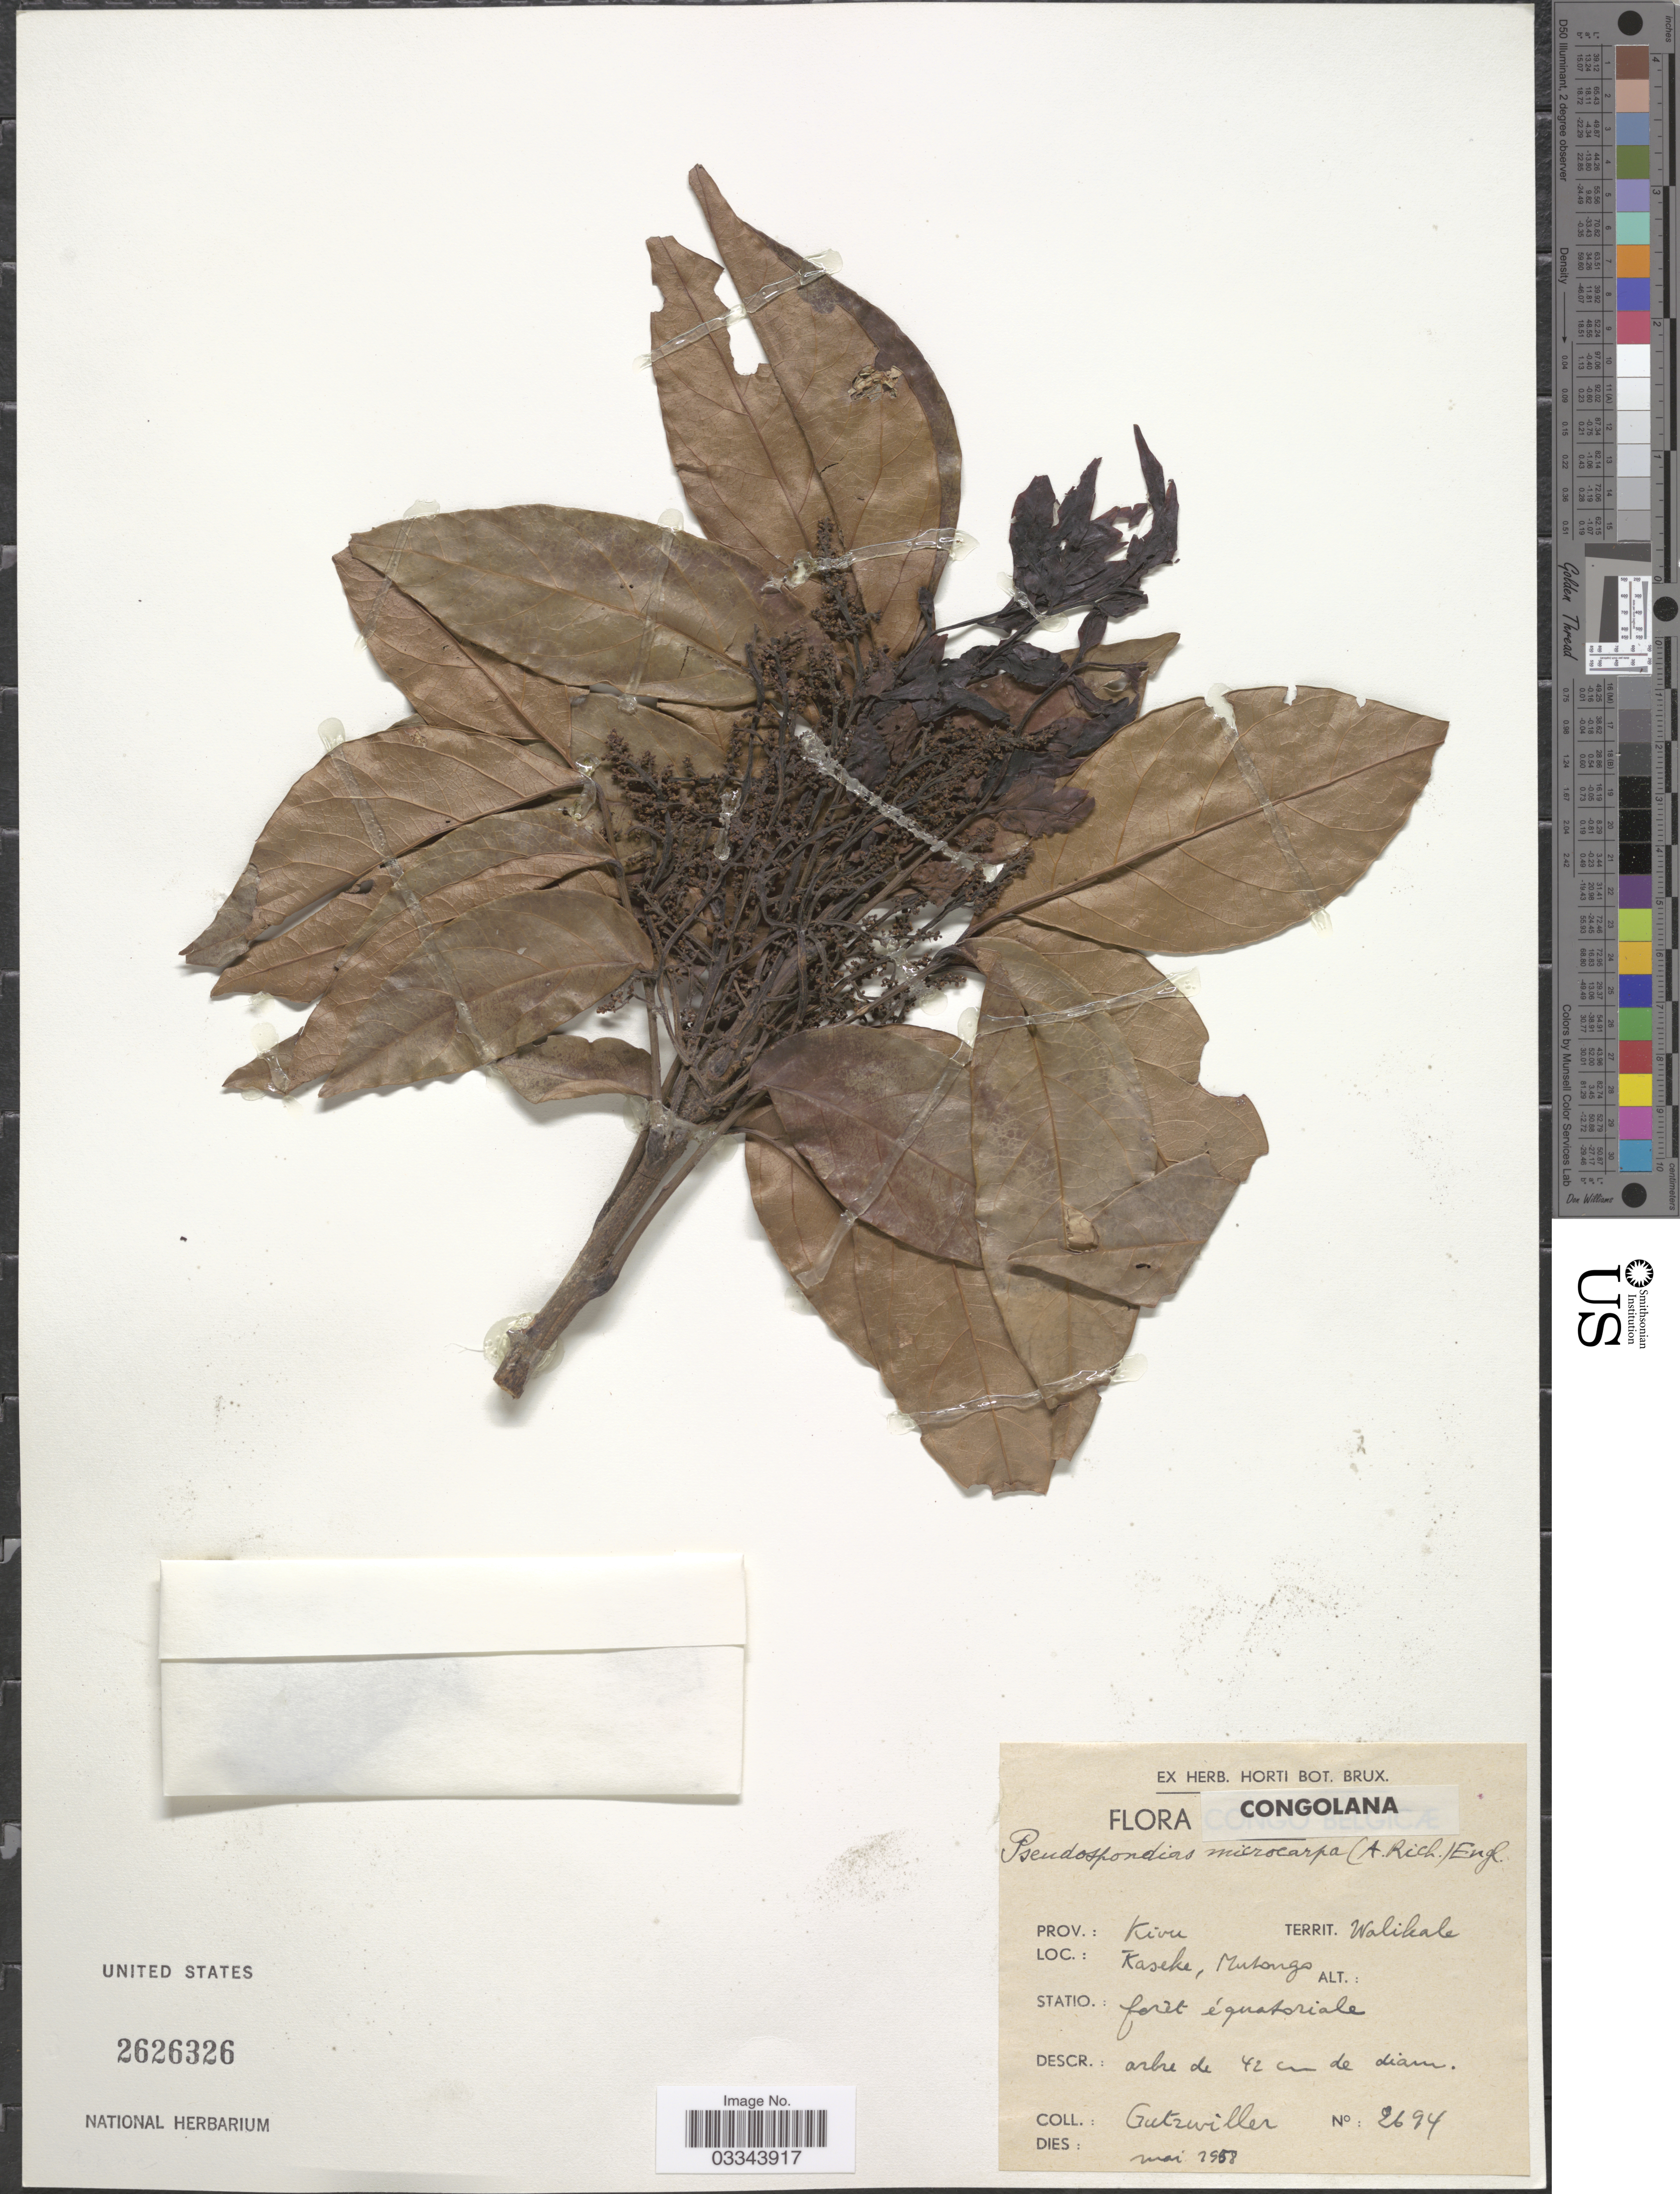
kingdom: Plantae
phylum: Tracheophyta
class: Magnoliopsida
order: Sapindales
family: Anacardiaceae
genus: Pseudospondias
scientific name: Pseudospondias microcarpa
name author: (A. Rich.) Engl.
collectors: -. Gutzwiller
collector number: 2694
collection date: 1958-05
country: Congo, Democratic Republic of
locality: Congolana, Prov.: Kivu, Territ. Walikale, Kaseke, Mulongo.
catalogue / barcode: US 2626326